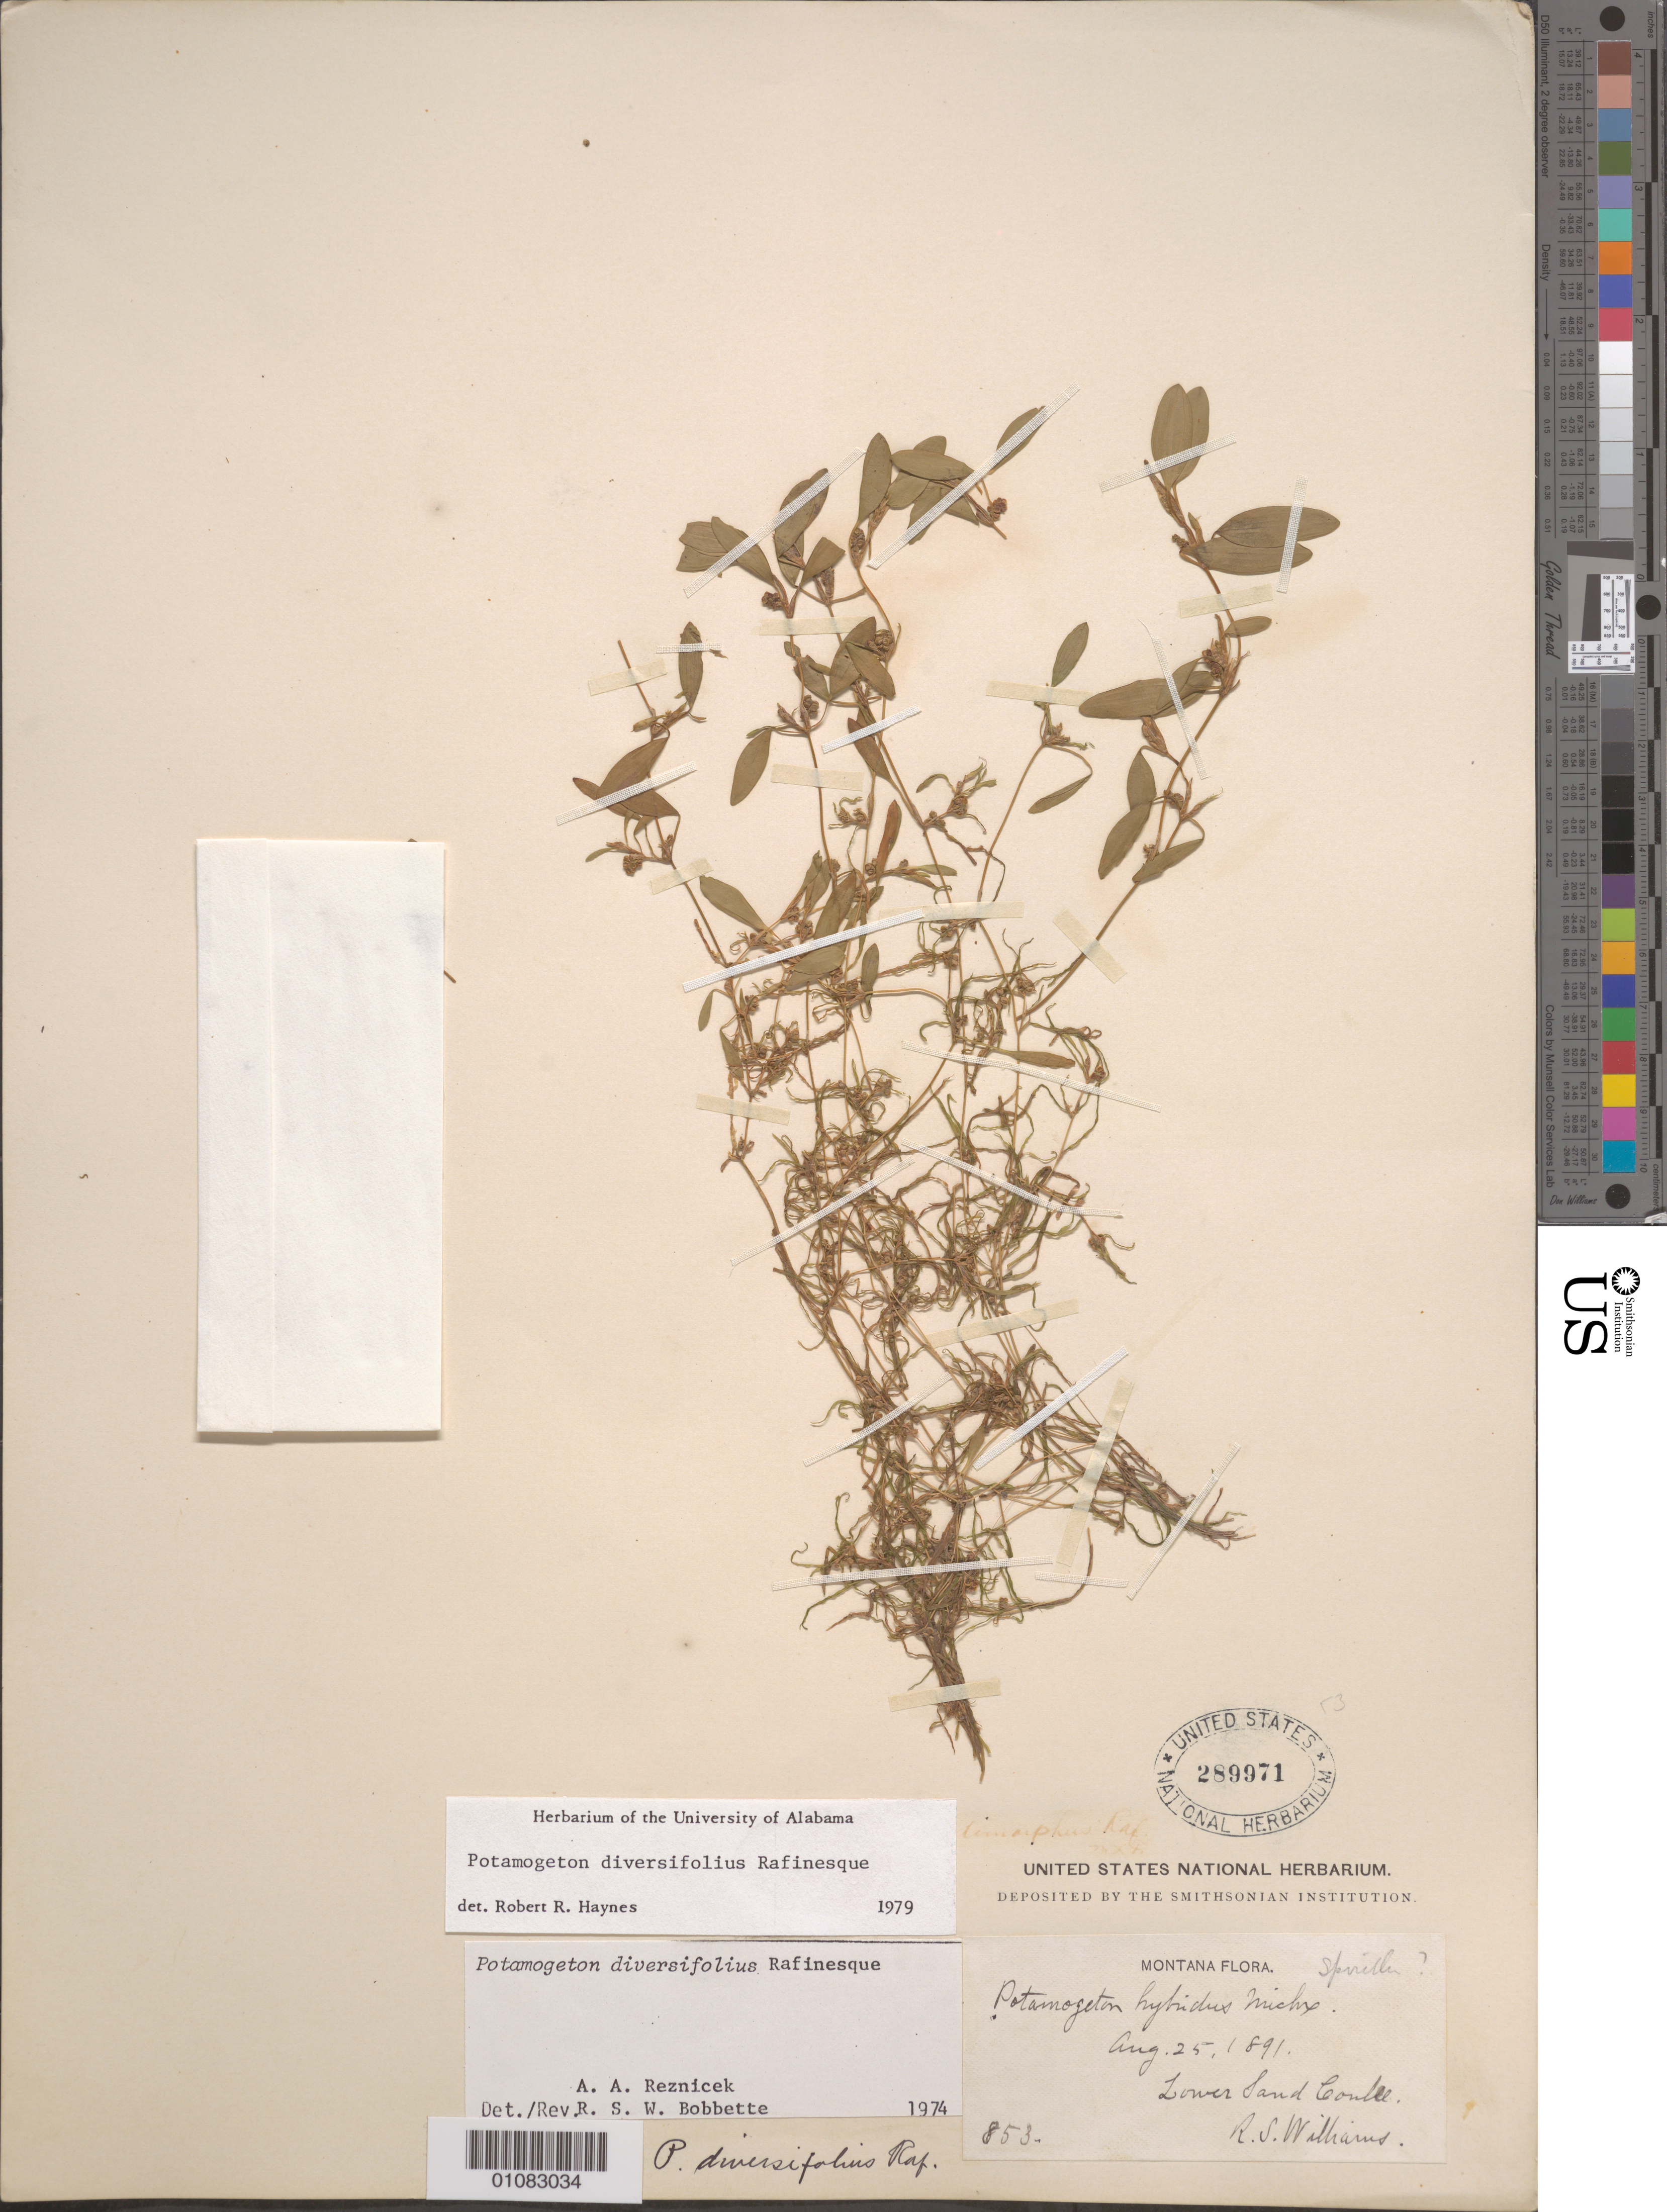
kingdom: Plantae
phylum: Tracheophyta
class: Liliopsida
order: Alismatales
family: Potamogetonaceae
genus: Potamogeton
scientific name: Potamogeton diversifolius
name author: Raf.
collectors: R. S. Williams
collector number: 853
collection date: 1891-08-25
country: United States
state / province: Montana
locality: lower Sand Coulee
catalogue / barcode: US 289971